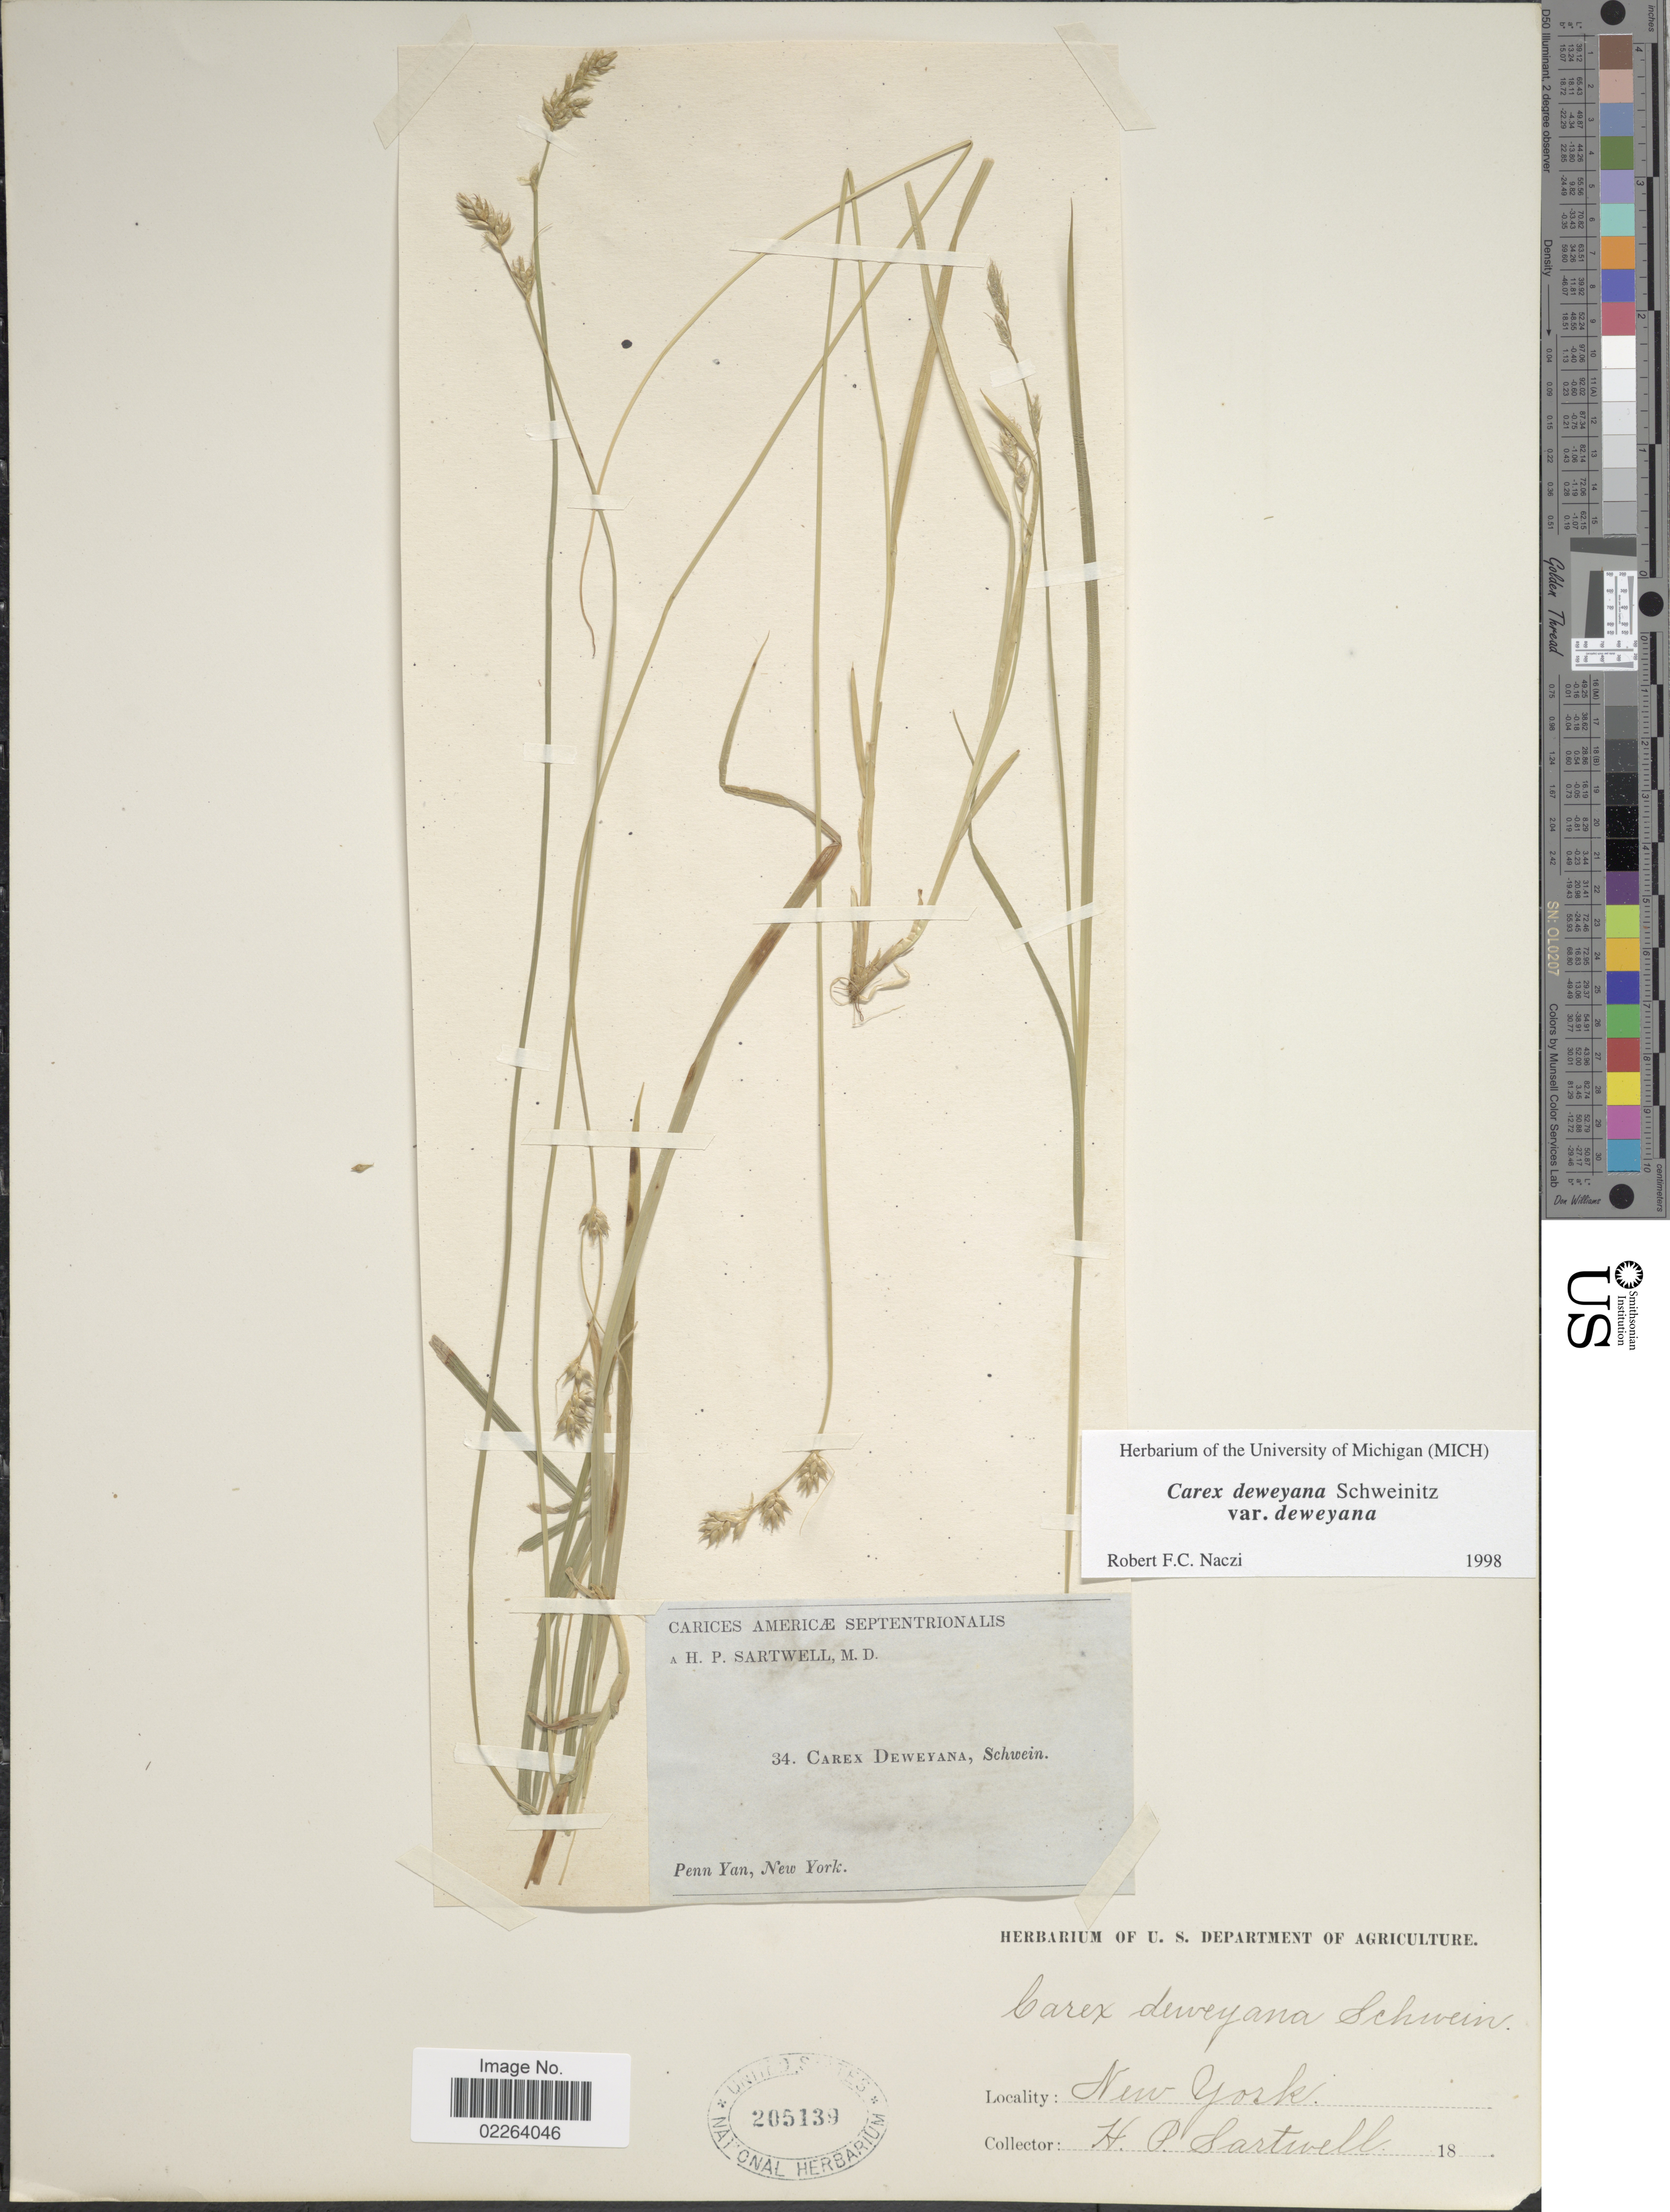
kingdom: Plantae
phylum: Tracheophyta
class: Liliopsida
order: Poales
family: Cyperaceae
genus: Carex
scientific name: Carex deweyana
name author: Schwein.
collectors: H. P. Sartwell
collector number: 34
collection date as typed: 18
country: United States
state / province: New York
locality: Carices Americae Septentrionalis Penn Yan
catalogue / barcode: US 205139